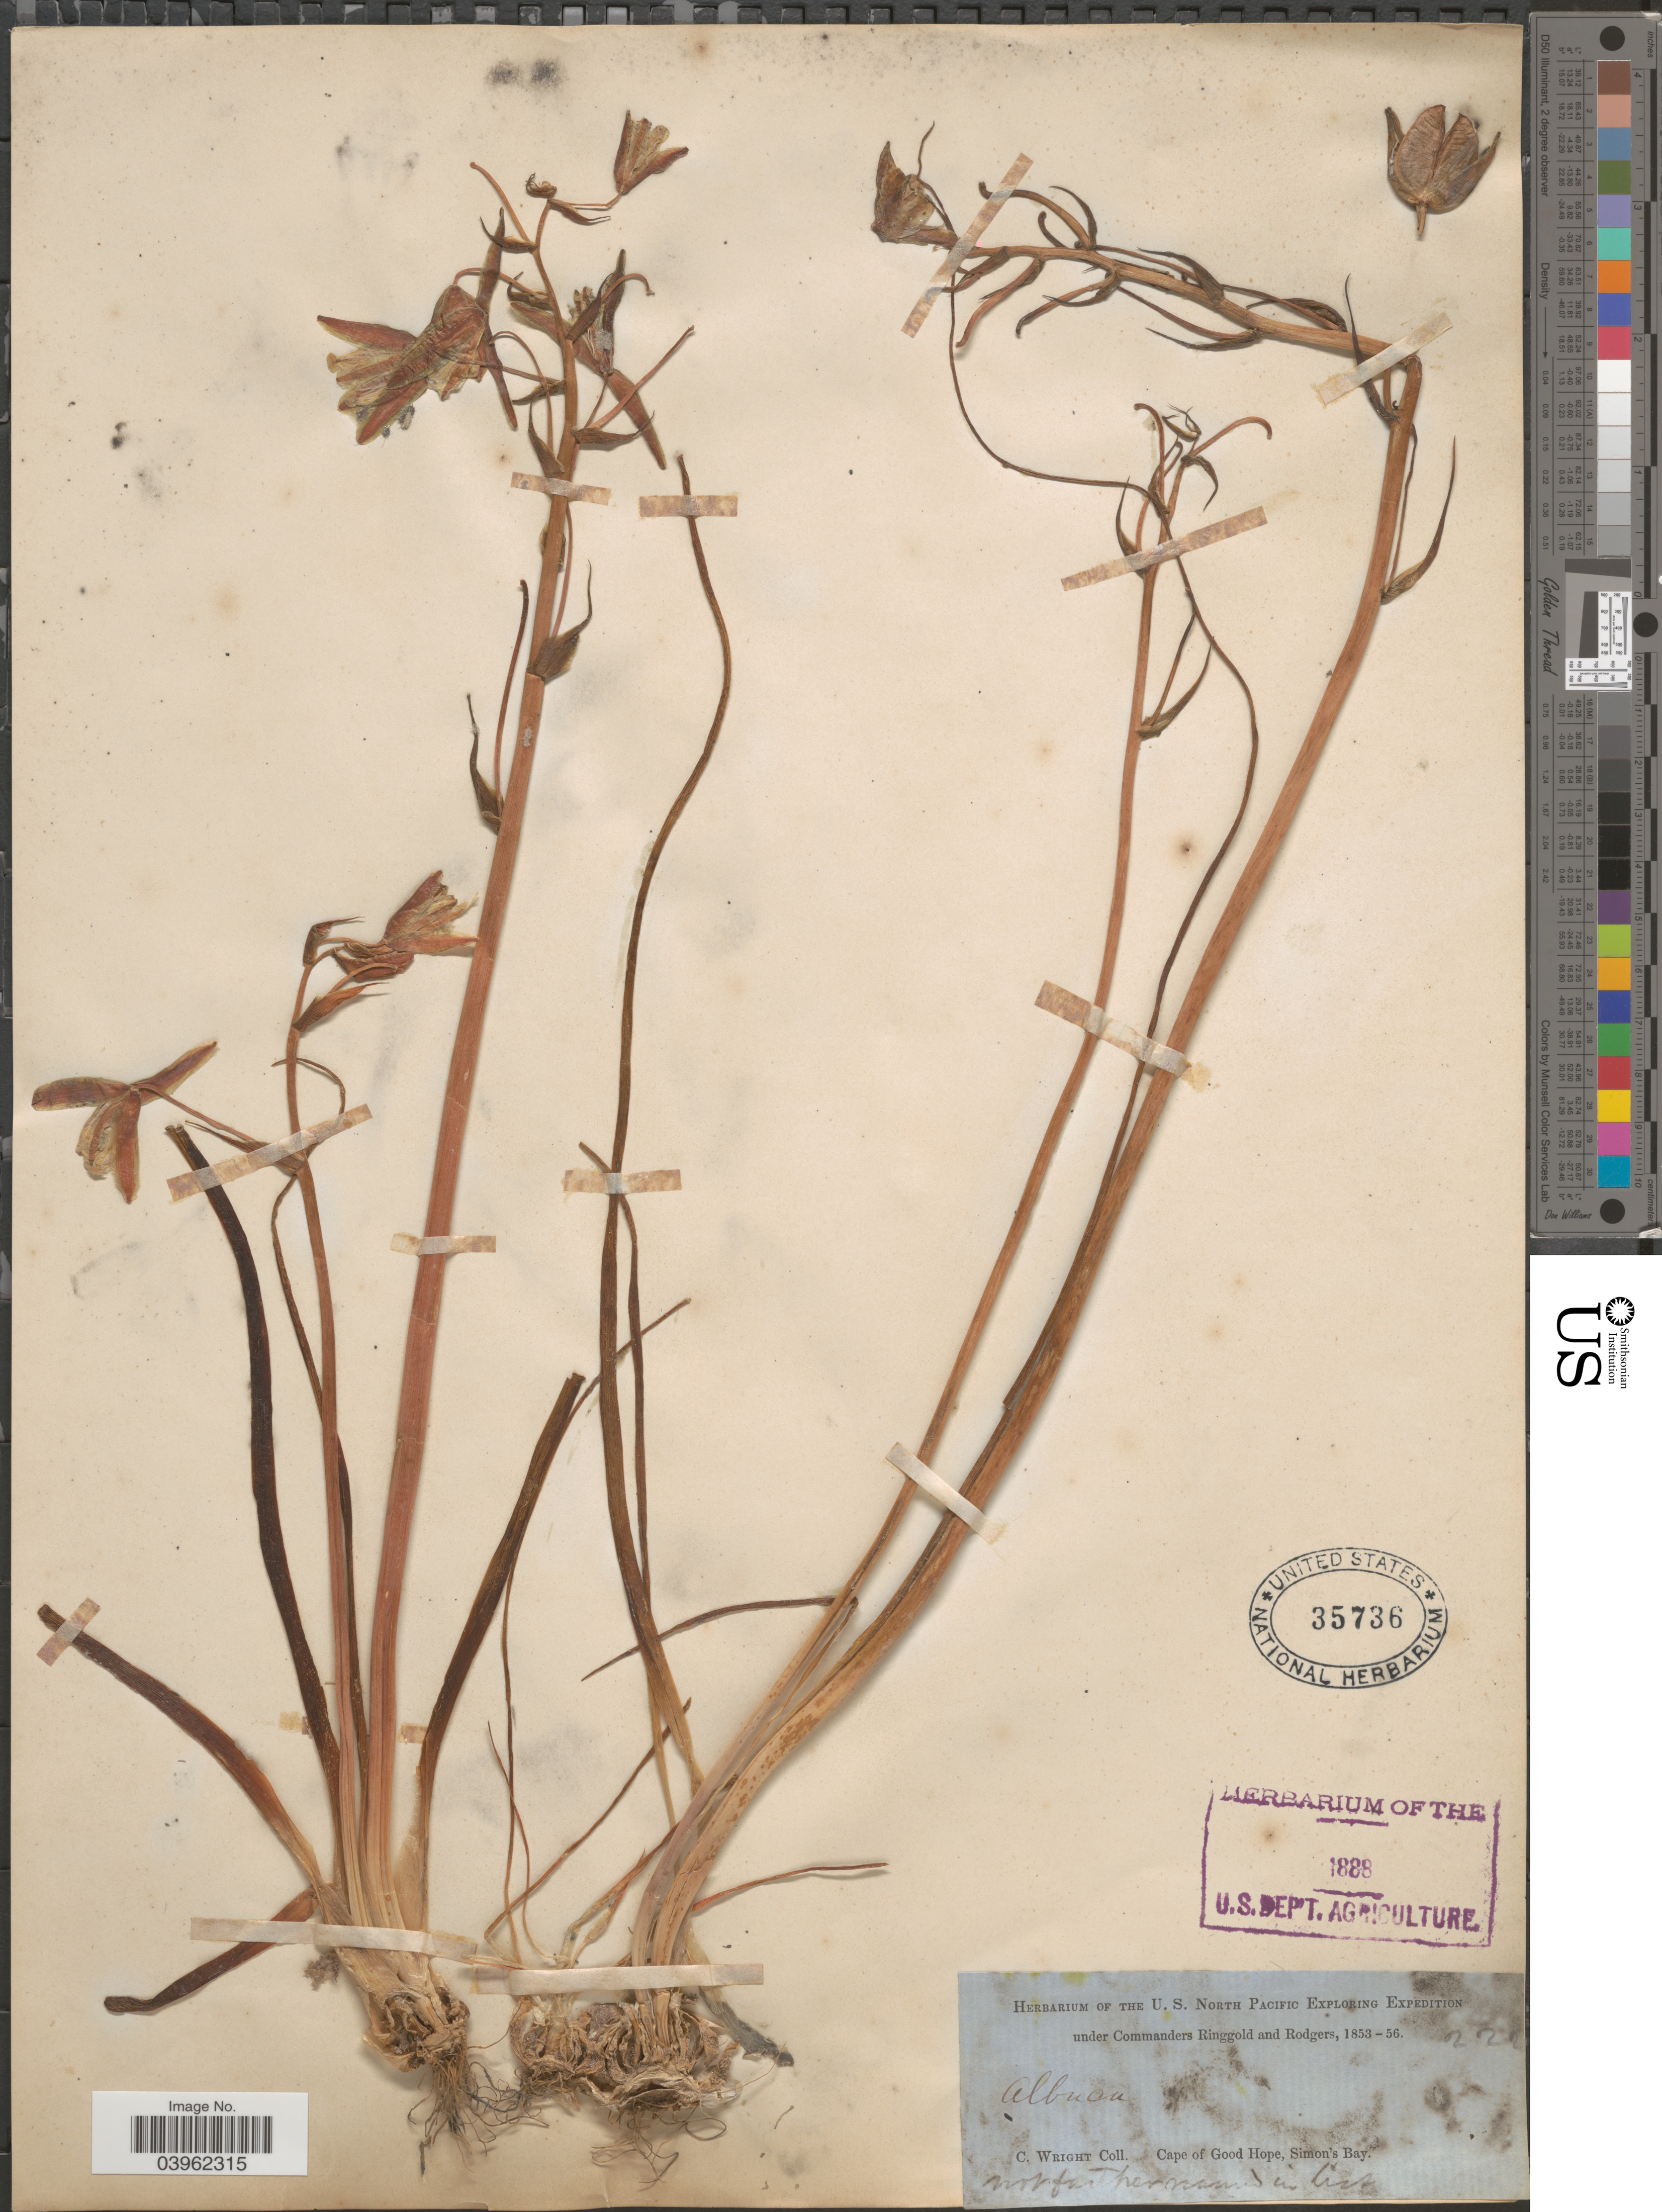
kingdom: Plantae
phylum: Tracheophyta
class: Liliopsida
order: Asparagales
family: Asparagaceae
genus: Albuca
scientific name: Albuca sp.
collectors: C. Wright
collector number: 22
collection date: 1853/1856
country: South Africa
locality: Cape of Good Hope, Simon's Bay.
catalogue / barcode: US 35736